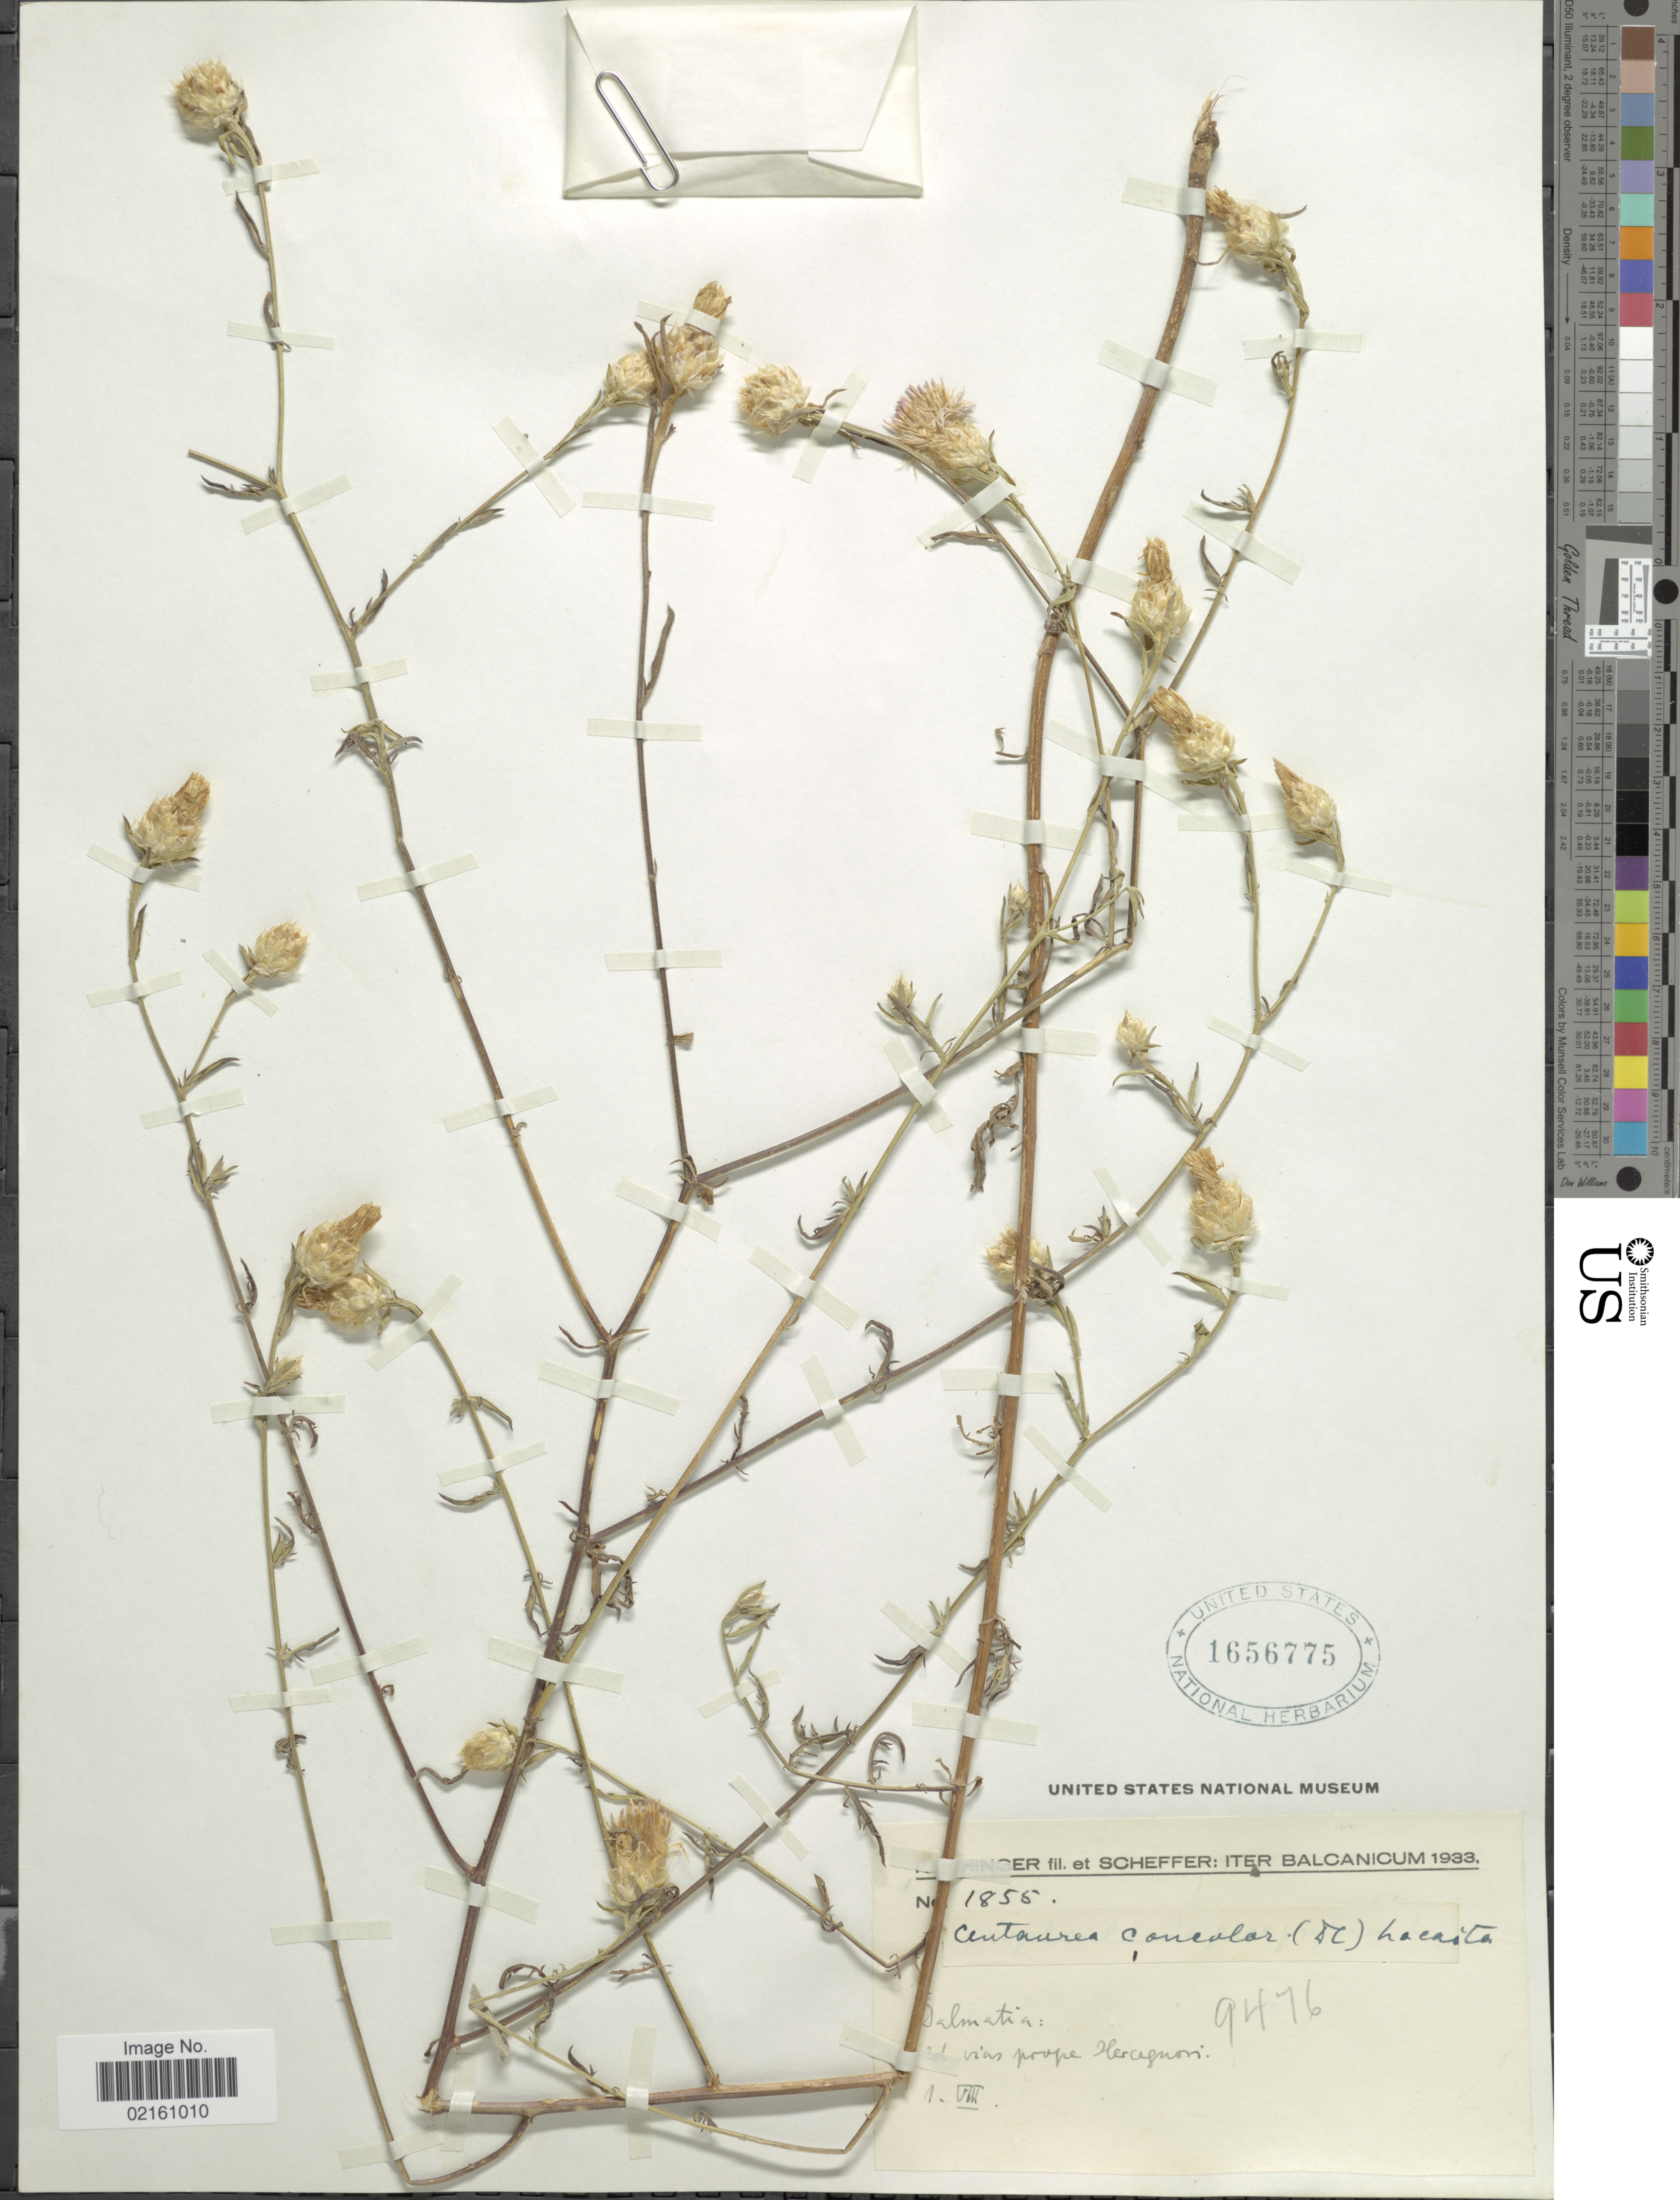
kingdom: Plantae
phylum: Tracheophyta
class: Magnoliopsida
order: Asterales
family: Asteraceae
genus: Centaurea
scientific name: Centaurea margaritacea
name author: Ten.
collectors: -- Rechinger & Scheffer, --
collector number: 1855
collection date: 1933-08-01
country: Croatia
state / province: Split-Dalmatia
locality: Balcanicum, Dalmatia, prope Heragnori [interpreted]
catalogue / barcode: US 1656775